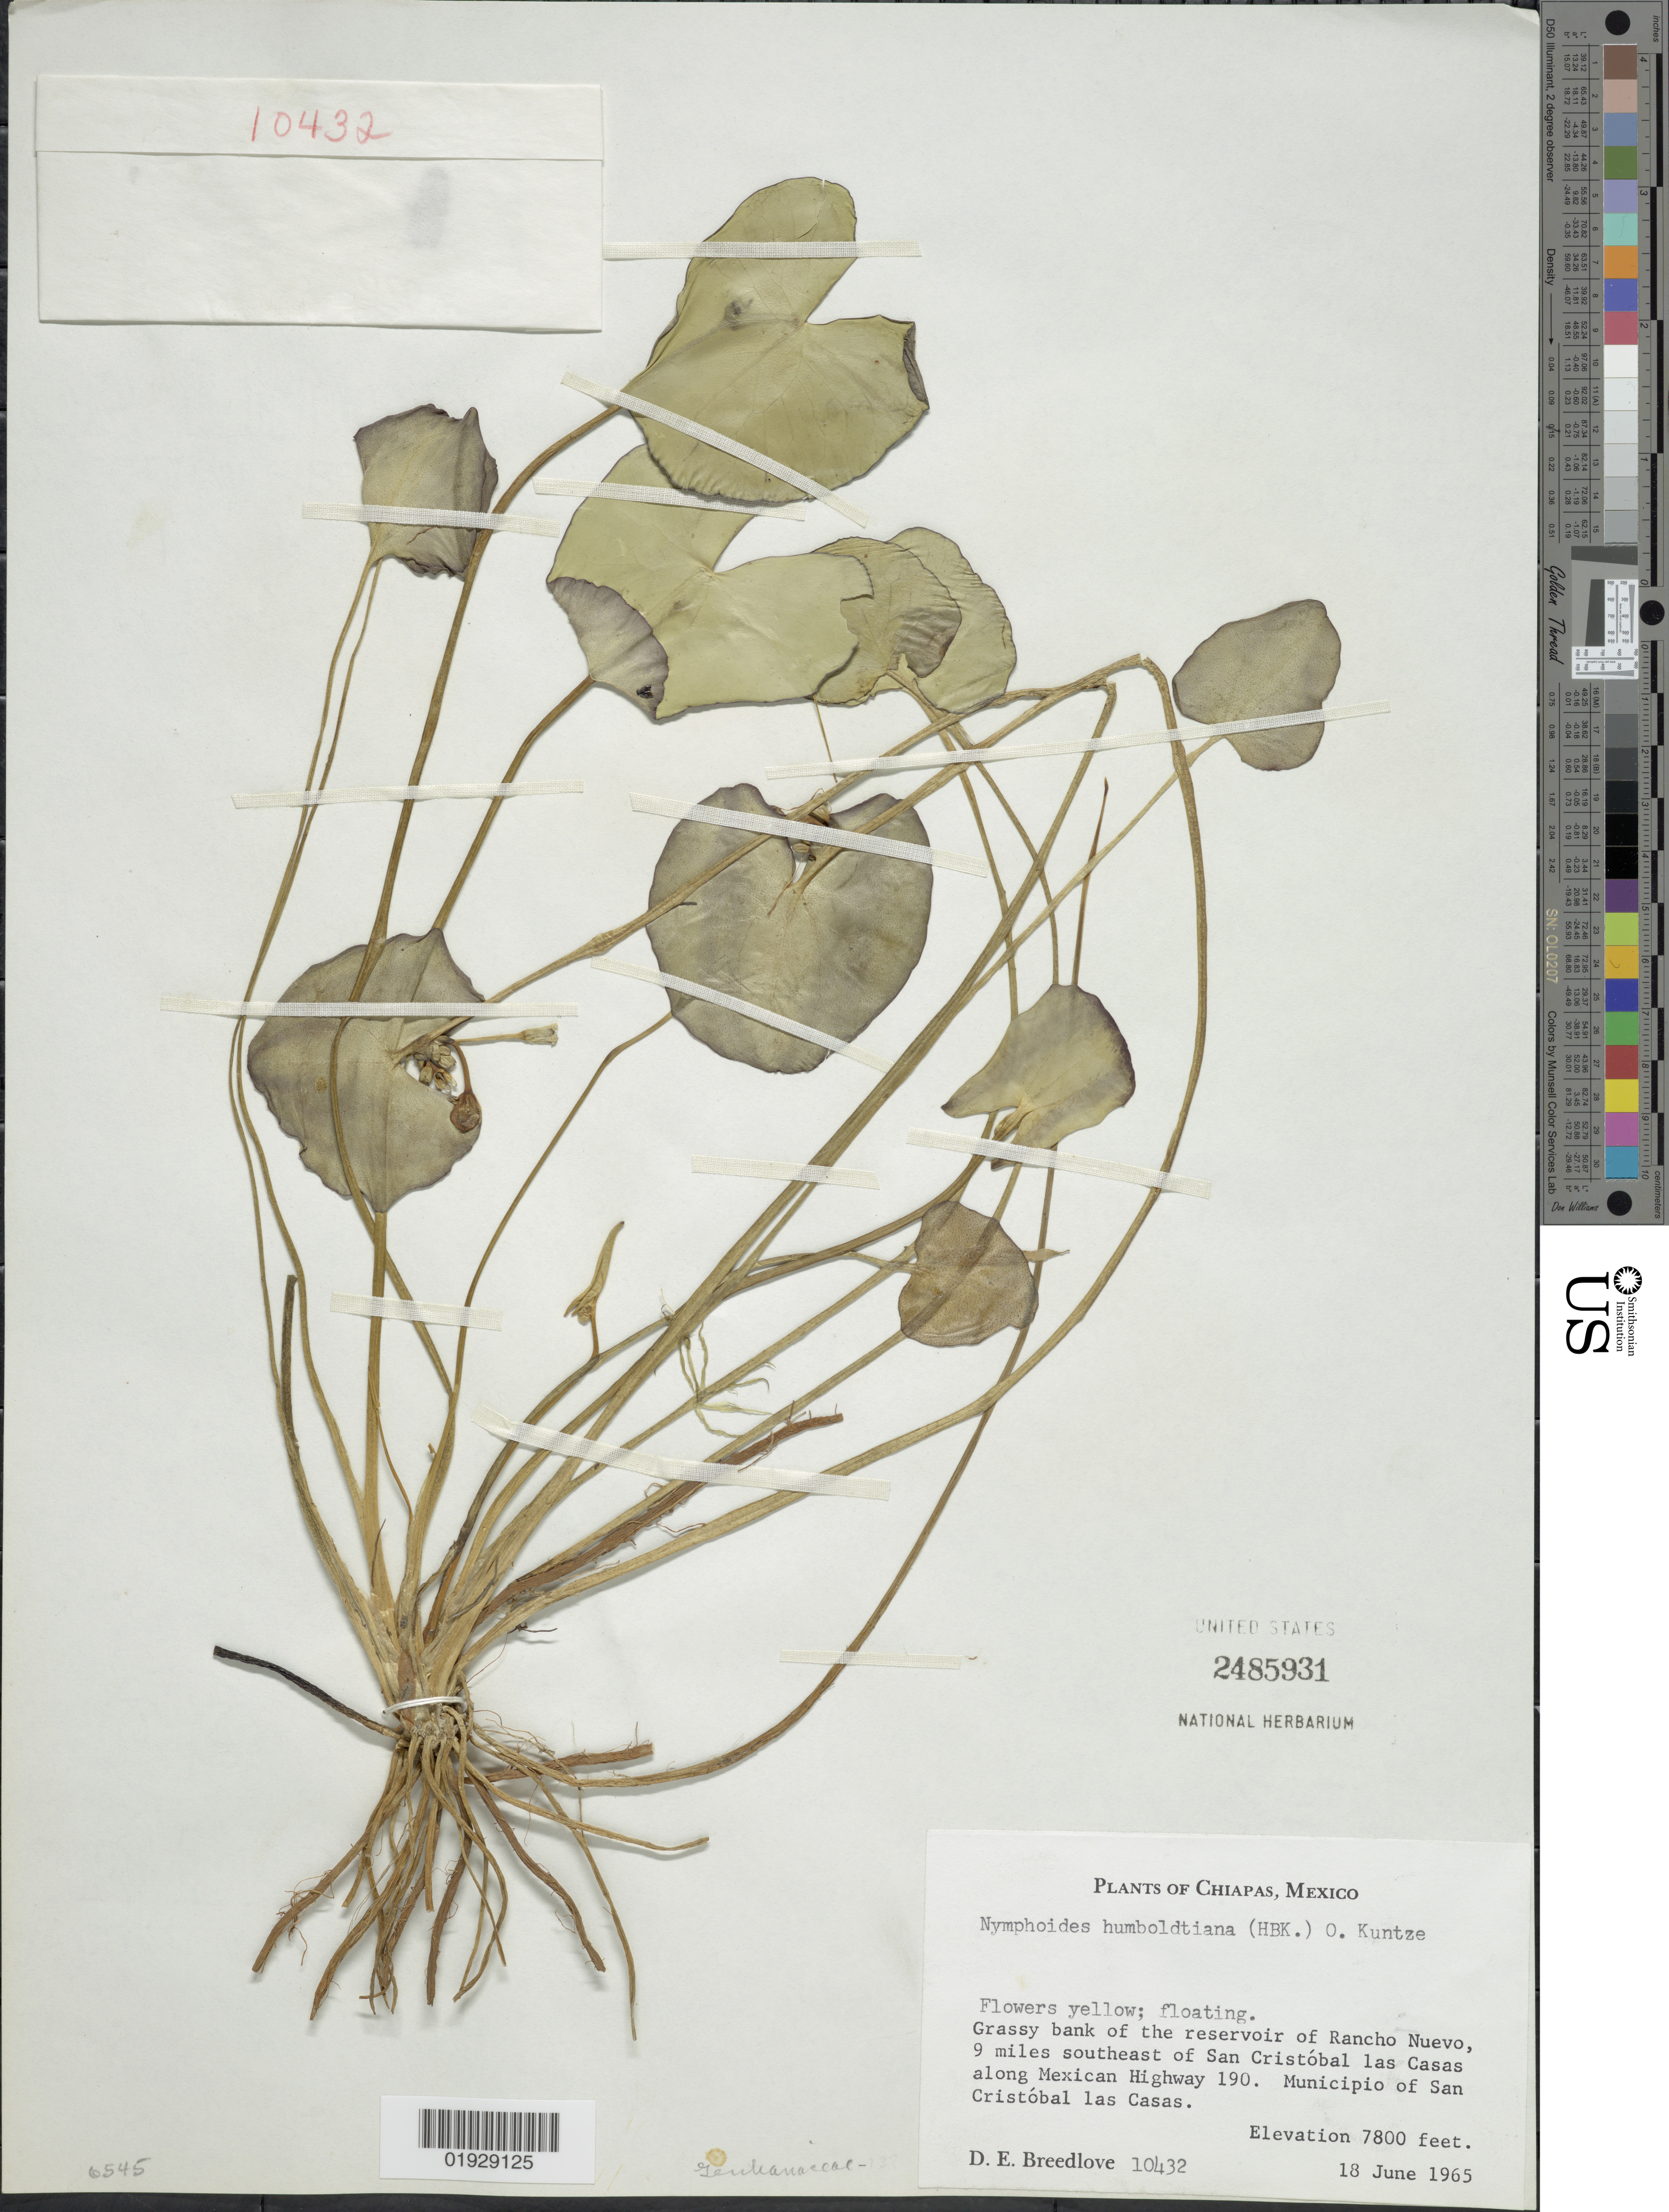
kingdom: Plantae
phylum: Tracheophyta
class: Magnoliopsida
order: Asterales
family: Menyanthaceae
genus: Nymphoides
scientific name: Nymphoides humboldtiana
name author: (Kunth) Kuntze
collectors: D. E. Breedlove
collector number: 10432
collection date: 1965-06-18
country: Mexico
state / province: Chiapas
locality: Grassy bank of the reservoir of Rancho Nuevo, 9 miles southeast of San Cristóbal las Casas along Mexican Highway 190. Municipio of San Cristóbal las Casas.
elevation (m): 2377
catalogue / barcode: US 2485931